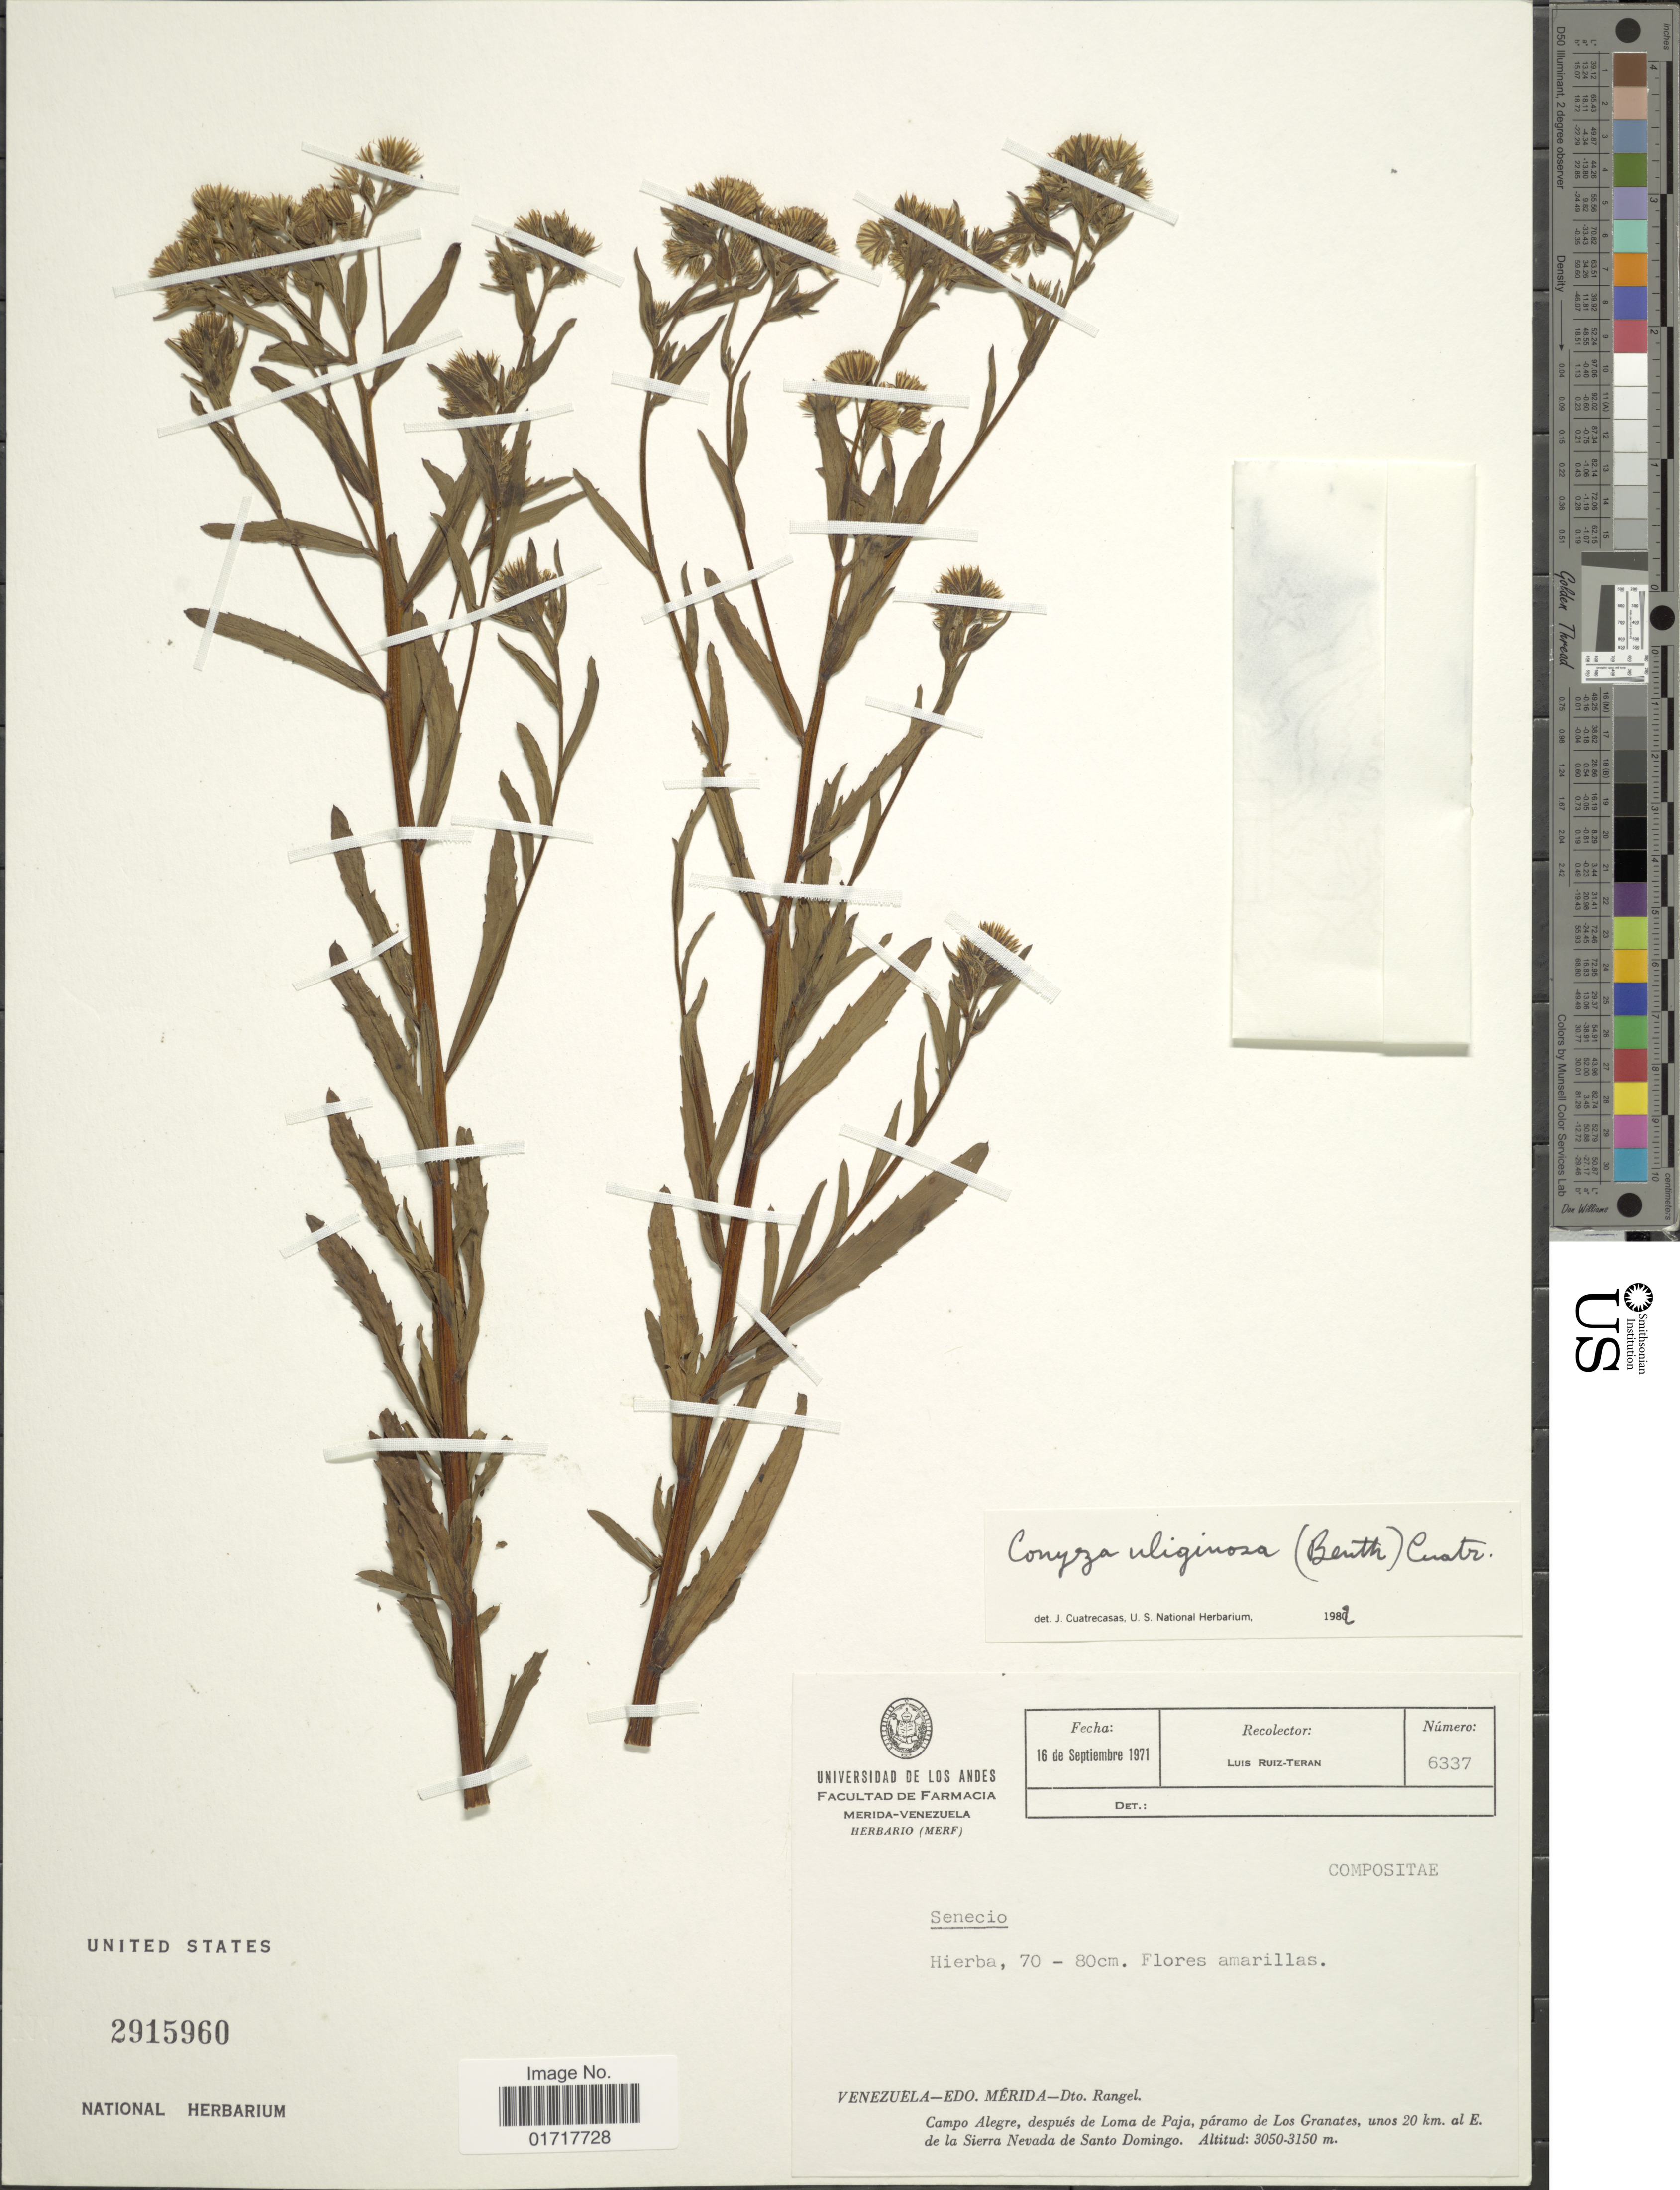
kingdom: Plantae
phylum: Tracheophyta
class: Magnoliopsida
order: Asterales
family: Asteraceae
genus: Conyza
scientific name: Conyza uliginosa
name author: (Benth.) Cuatrec.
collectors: L. E. Ruíz-Terán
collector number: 6337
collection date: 1971-09-16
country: Venezuela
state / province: Mérida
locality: Venezuela - Edo. Merida - Dto. Rangel. Campo Alegre, sepues de Loma de Paja, paramo de Los Granates, unos 20 km. al E. de la Sierra Nevada de Santo Domingo.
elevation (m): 3050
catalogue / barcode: US 2915960